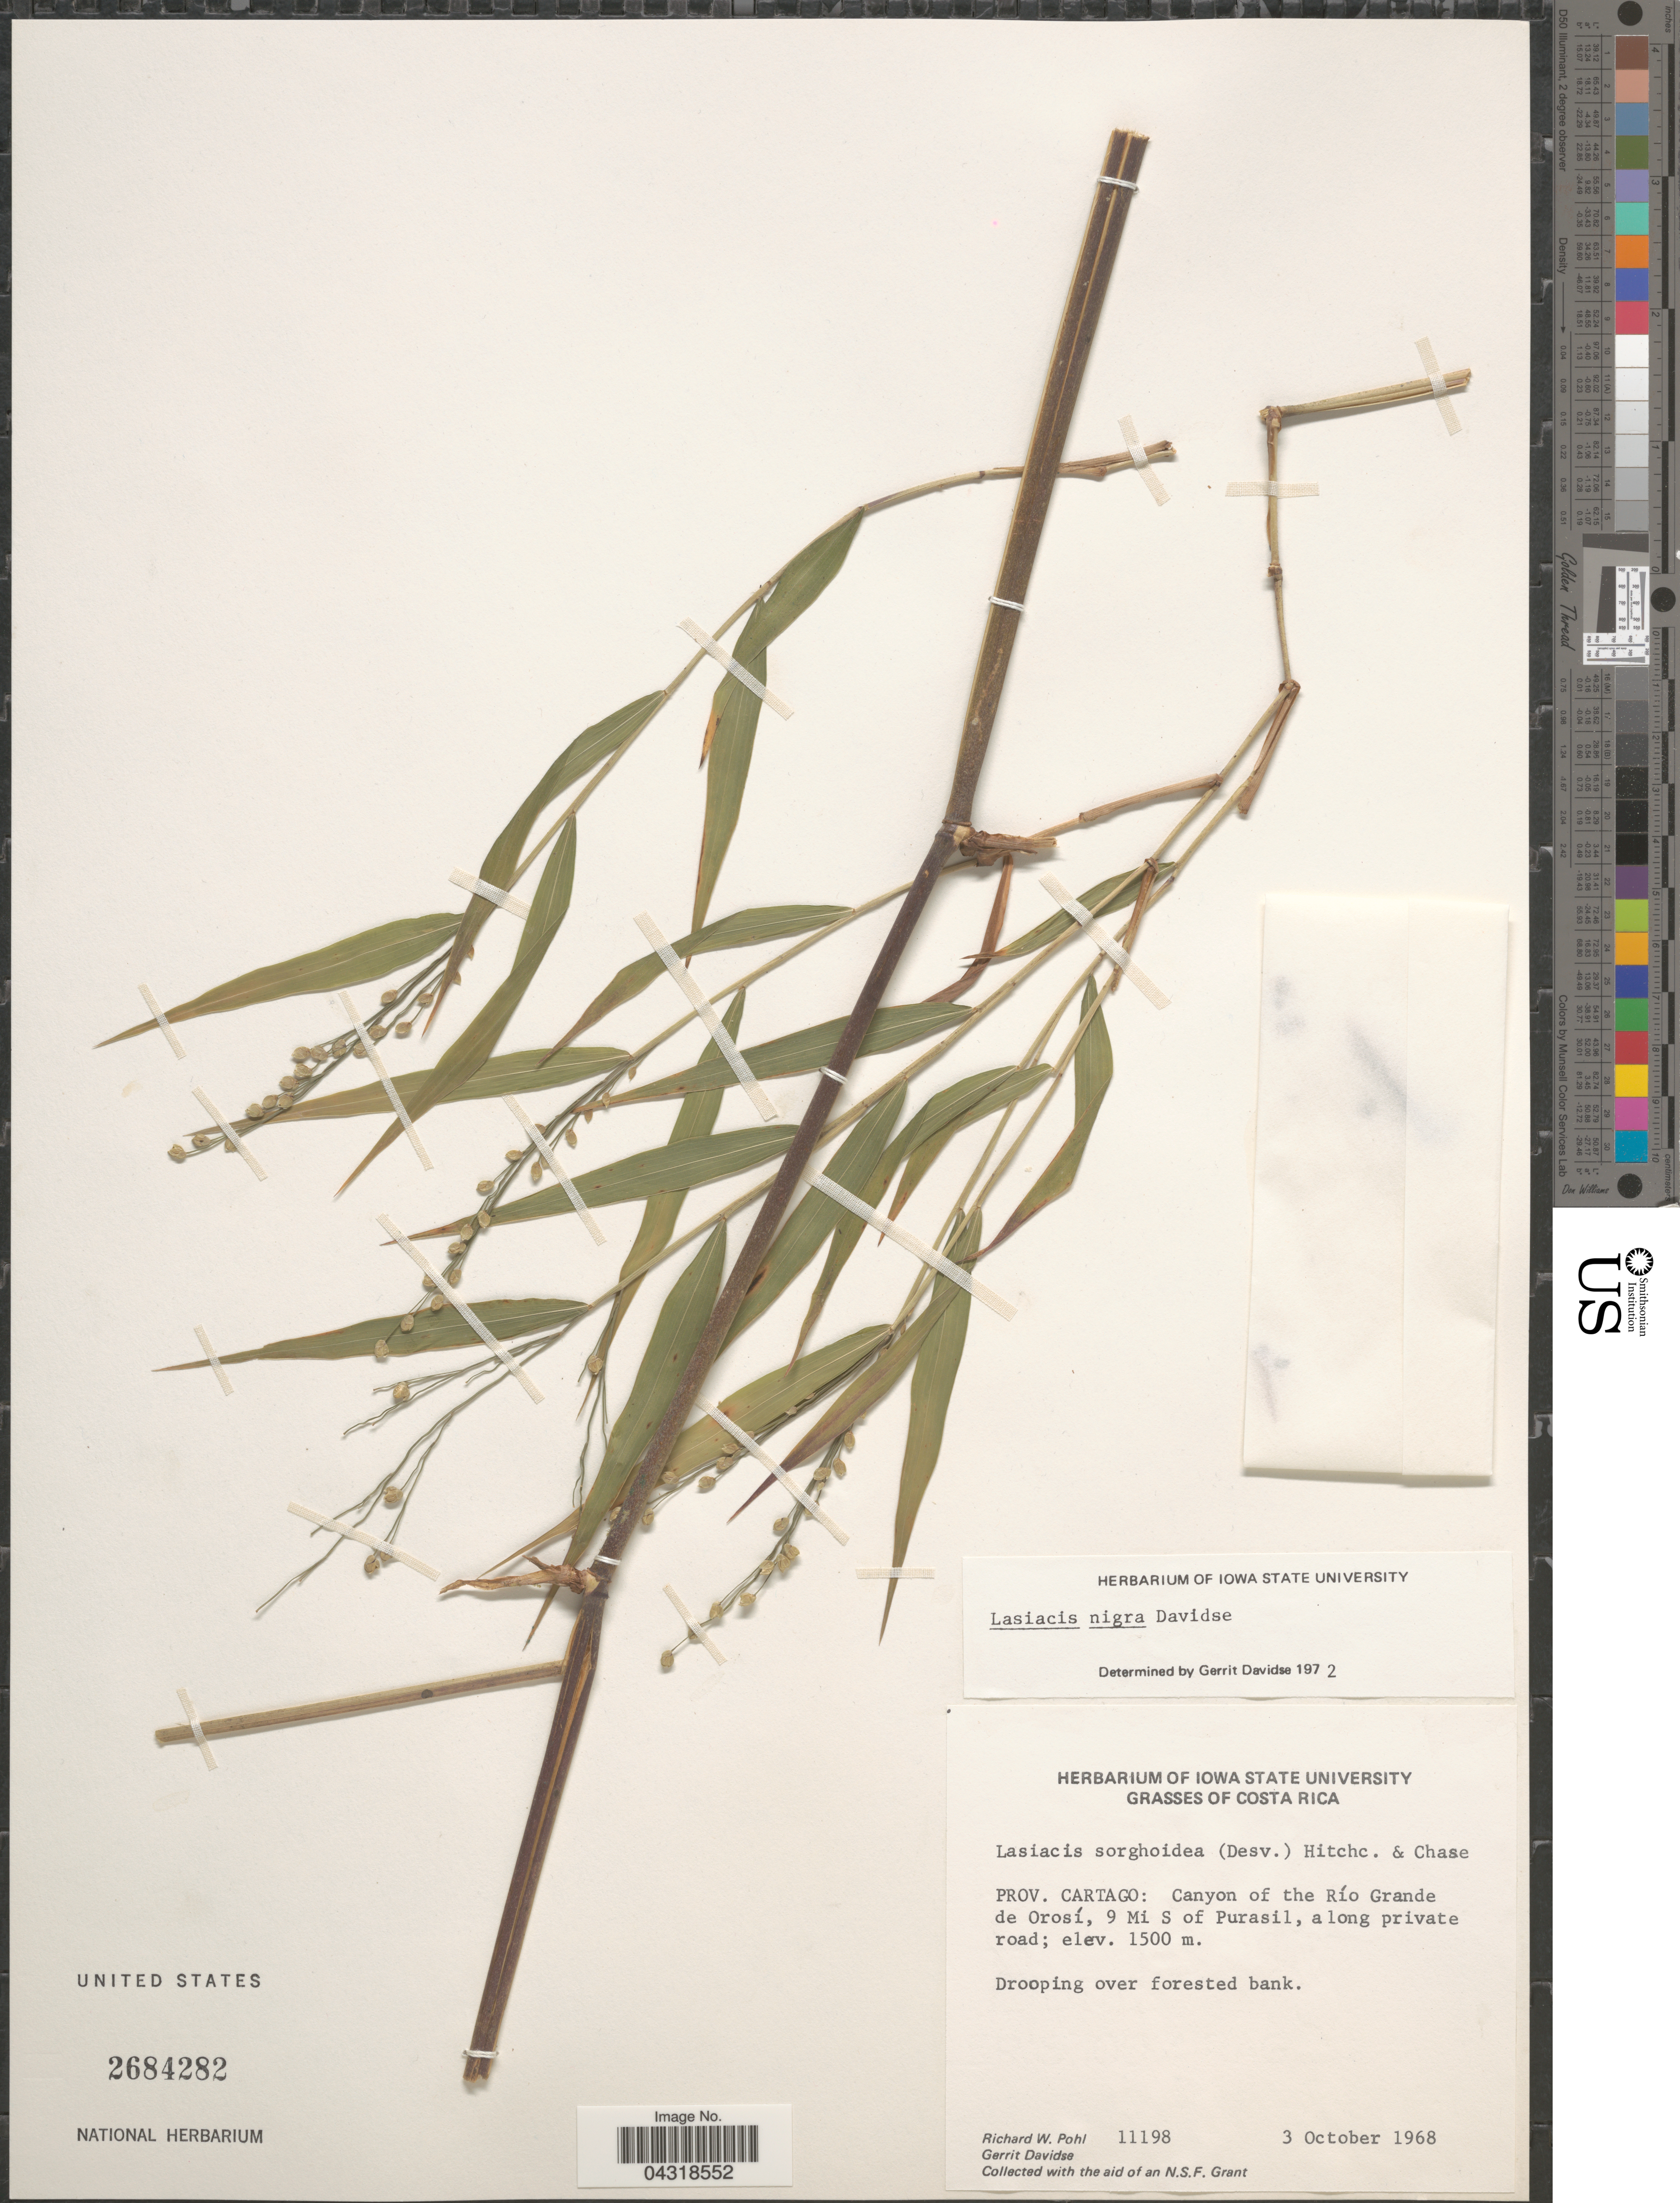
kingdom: Plantae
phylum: Tracheophyta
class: Liliopsida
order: Poales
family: Poaceae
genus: Lasiacis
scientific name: Lasiacis nigra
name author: Davidse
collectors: R. W. Pohl & G. Davidse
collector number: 11198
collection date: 1968-10-03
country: Costa Rica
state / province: Cartago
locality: Canyon of the Río Grande de Orosí, 9 Mi S of Purasil, along private road.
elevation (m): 1500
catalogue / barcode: US 2684282